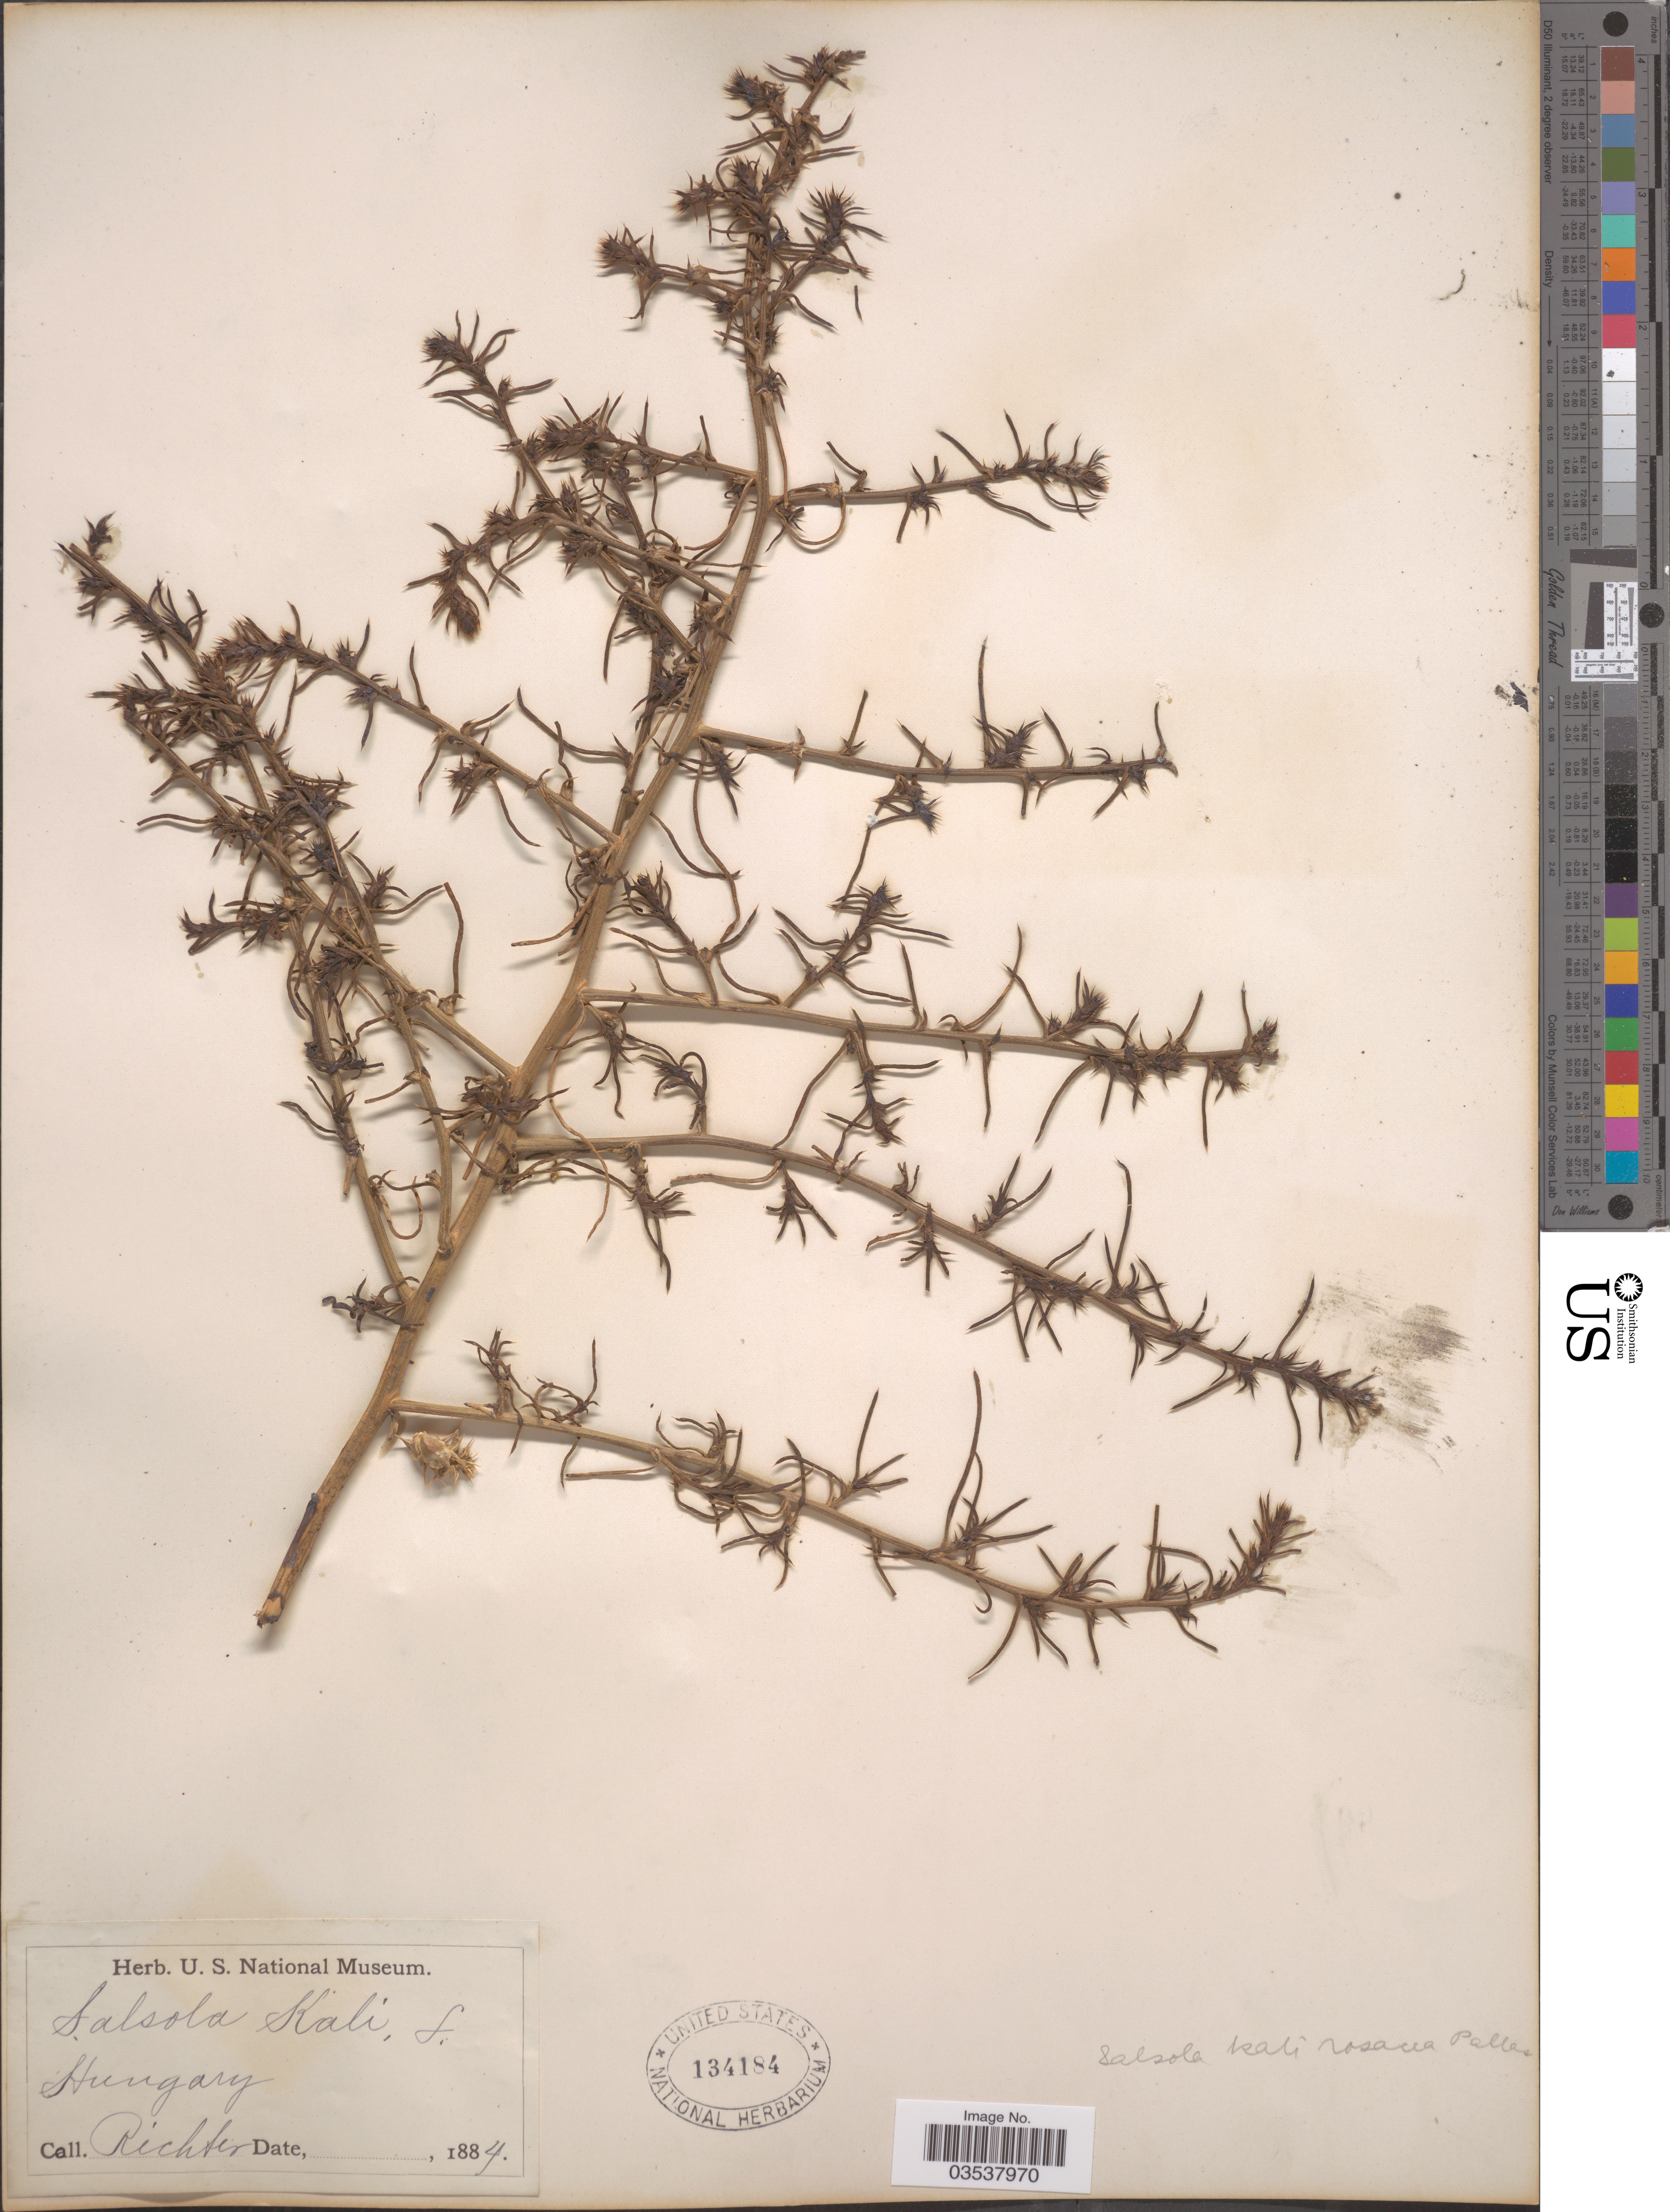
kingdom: Plantae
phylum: Tracheophyta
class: Magnoliopsida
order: Caryophyllales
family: Amaranthaceae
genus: Salsola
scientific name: Salsola kali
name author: L.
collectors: -- Richter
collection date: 1884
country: Hungary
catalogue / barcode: US 134184